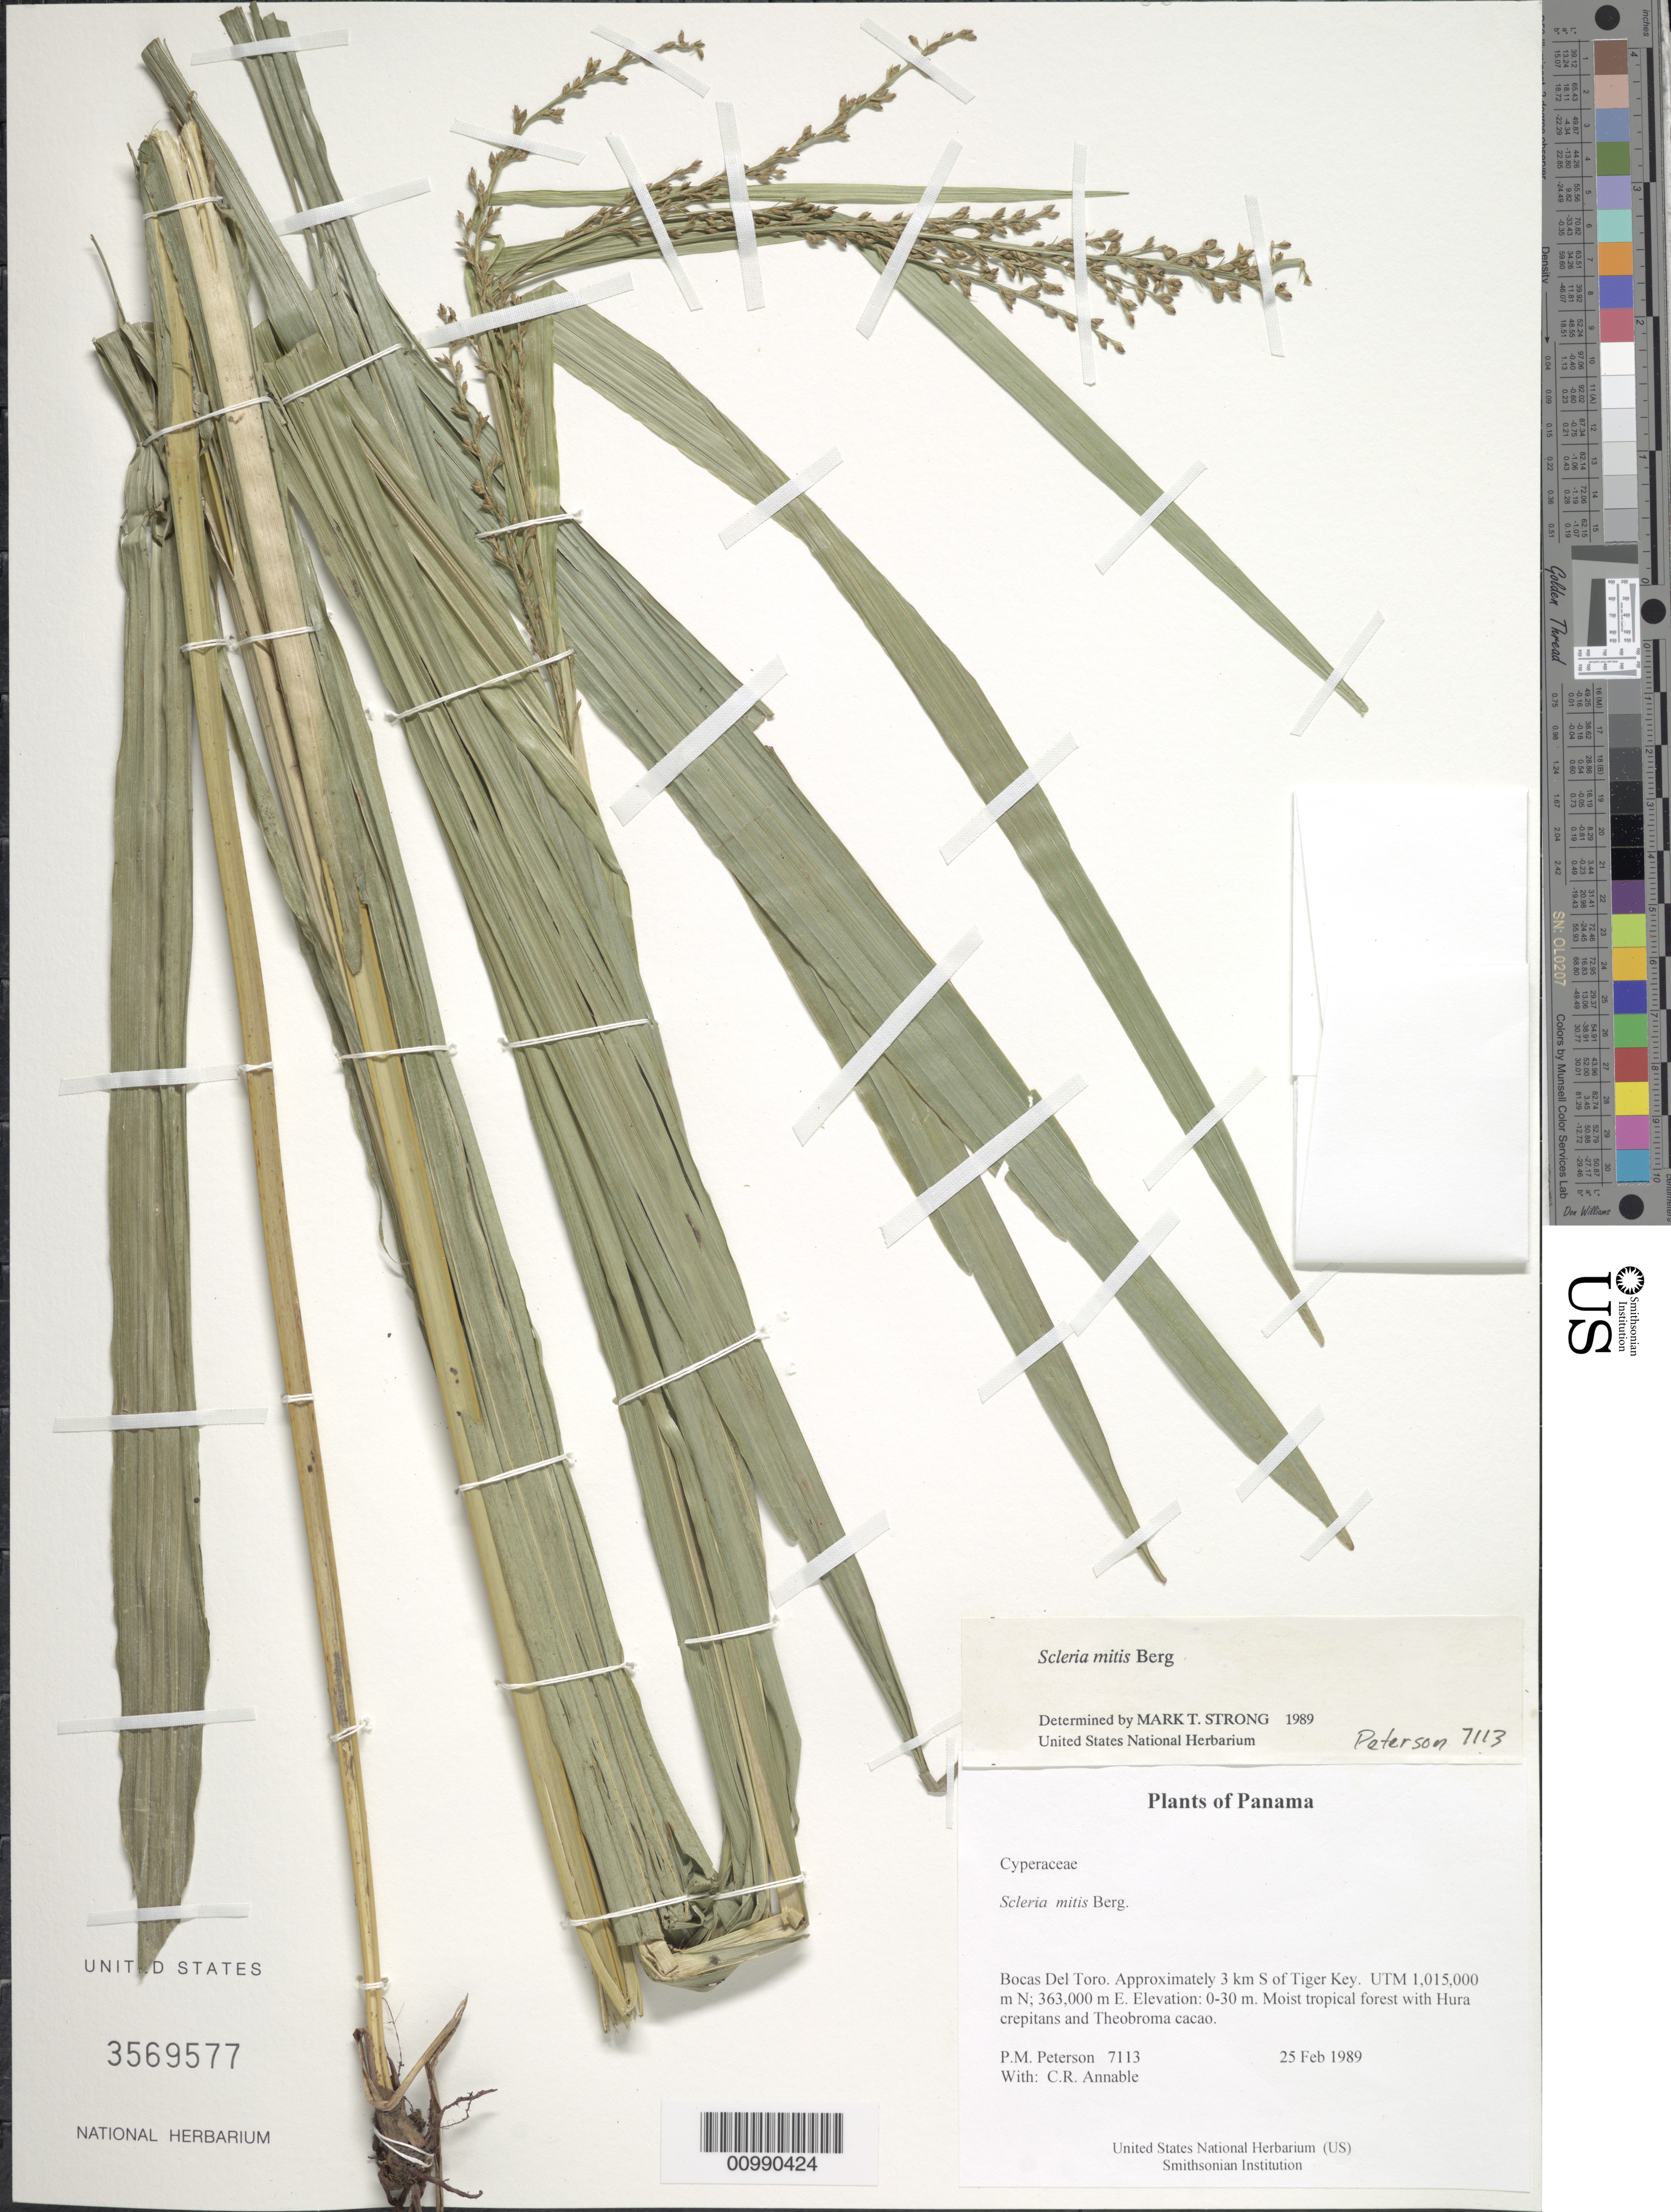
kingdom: Plantae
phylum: Tracheophyta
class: Liliopsida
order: Poales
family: Cyperaceae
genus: Scleria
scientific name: Scleria mitis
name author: P.J. Bergius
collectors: P. M. Peterson & C. R. Annable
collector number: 07113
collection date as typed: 25 Feb 1989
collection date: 1989-02-25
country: Panama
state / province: Bocas del Toro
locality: Approximately 3 km S of Tiger Key. UTM 1,015,000 m N; 363,000 m E.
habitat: Moist tropical forest with Hura crepitans and Theobroma cacao.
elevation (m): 0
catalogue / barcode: US 3569577